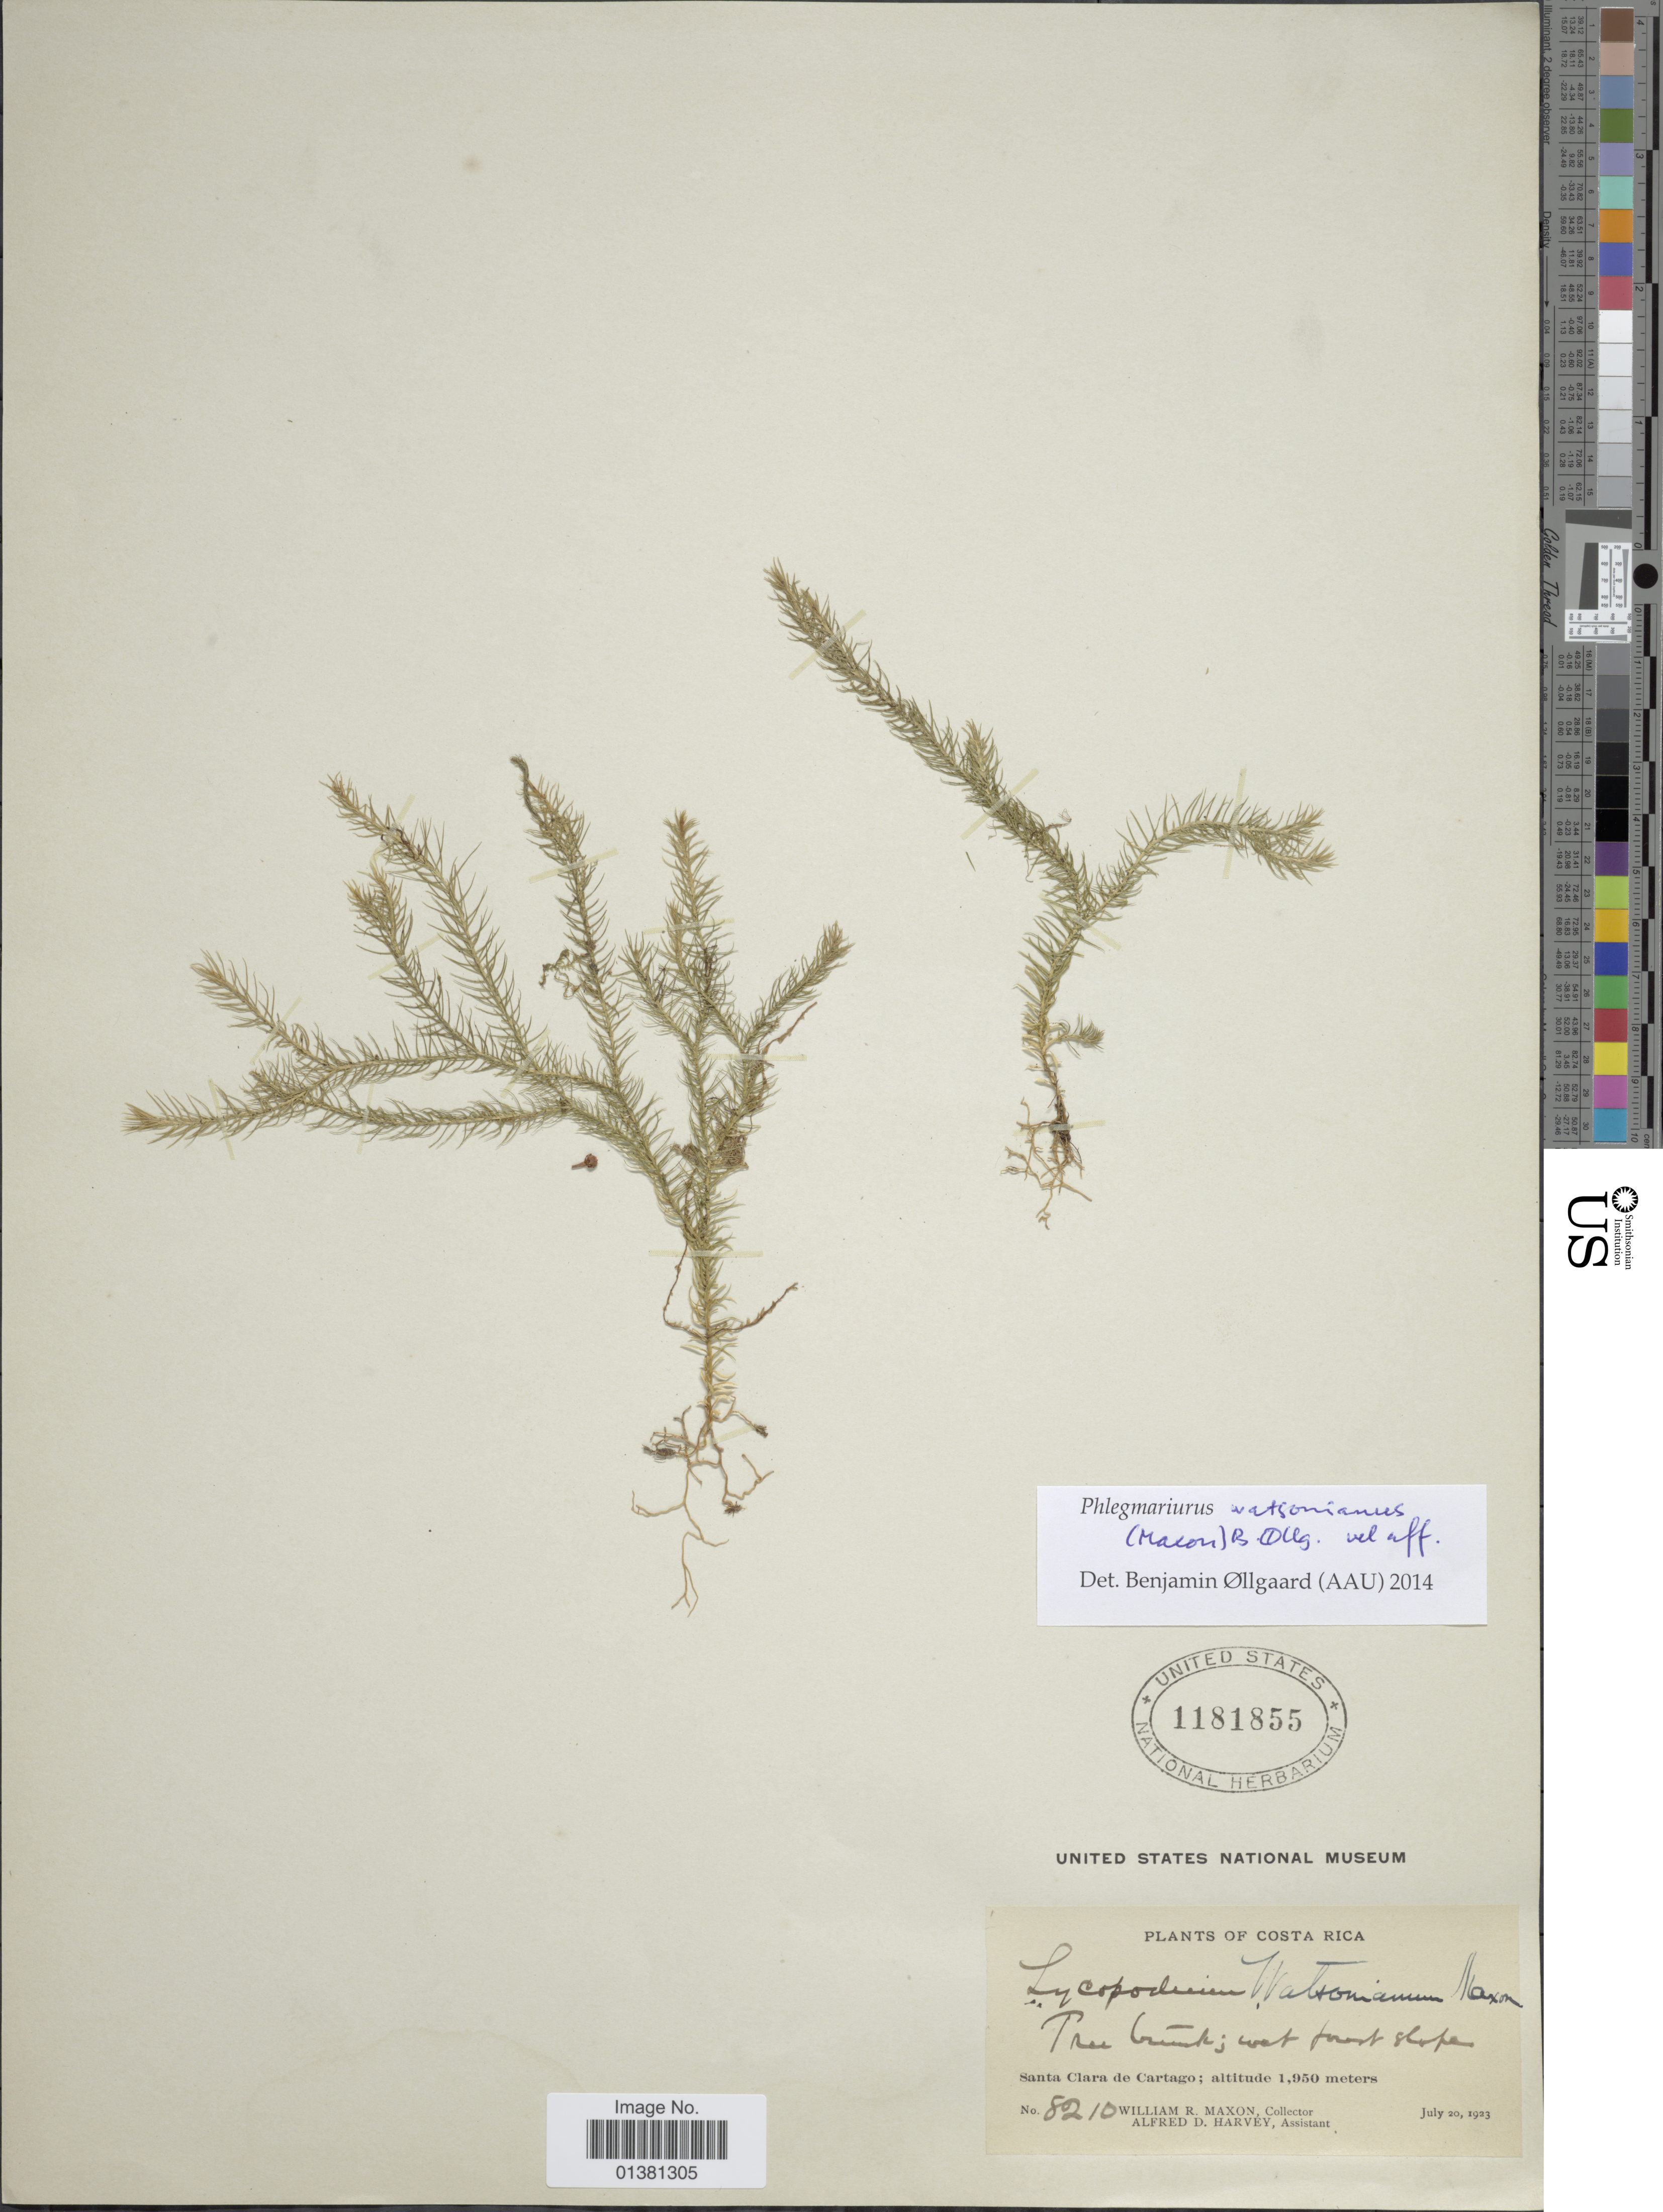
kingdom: Plantae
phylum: Tracheophyta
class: Lycopodiopsida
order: Lycopodiales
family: Lycopodiaceae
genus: Phlegmariurus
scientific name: Phlegmariurus watsonianus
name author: (Maxon) B. Øllg.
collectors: W. R. Maxon & A. D. Harvey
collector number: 8210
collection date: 1923-07-20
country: Costa Rica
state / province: Cartago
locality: Santa Clara de Cartago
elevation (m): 1950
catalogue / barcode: US 1181855